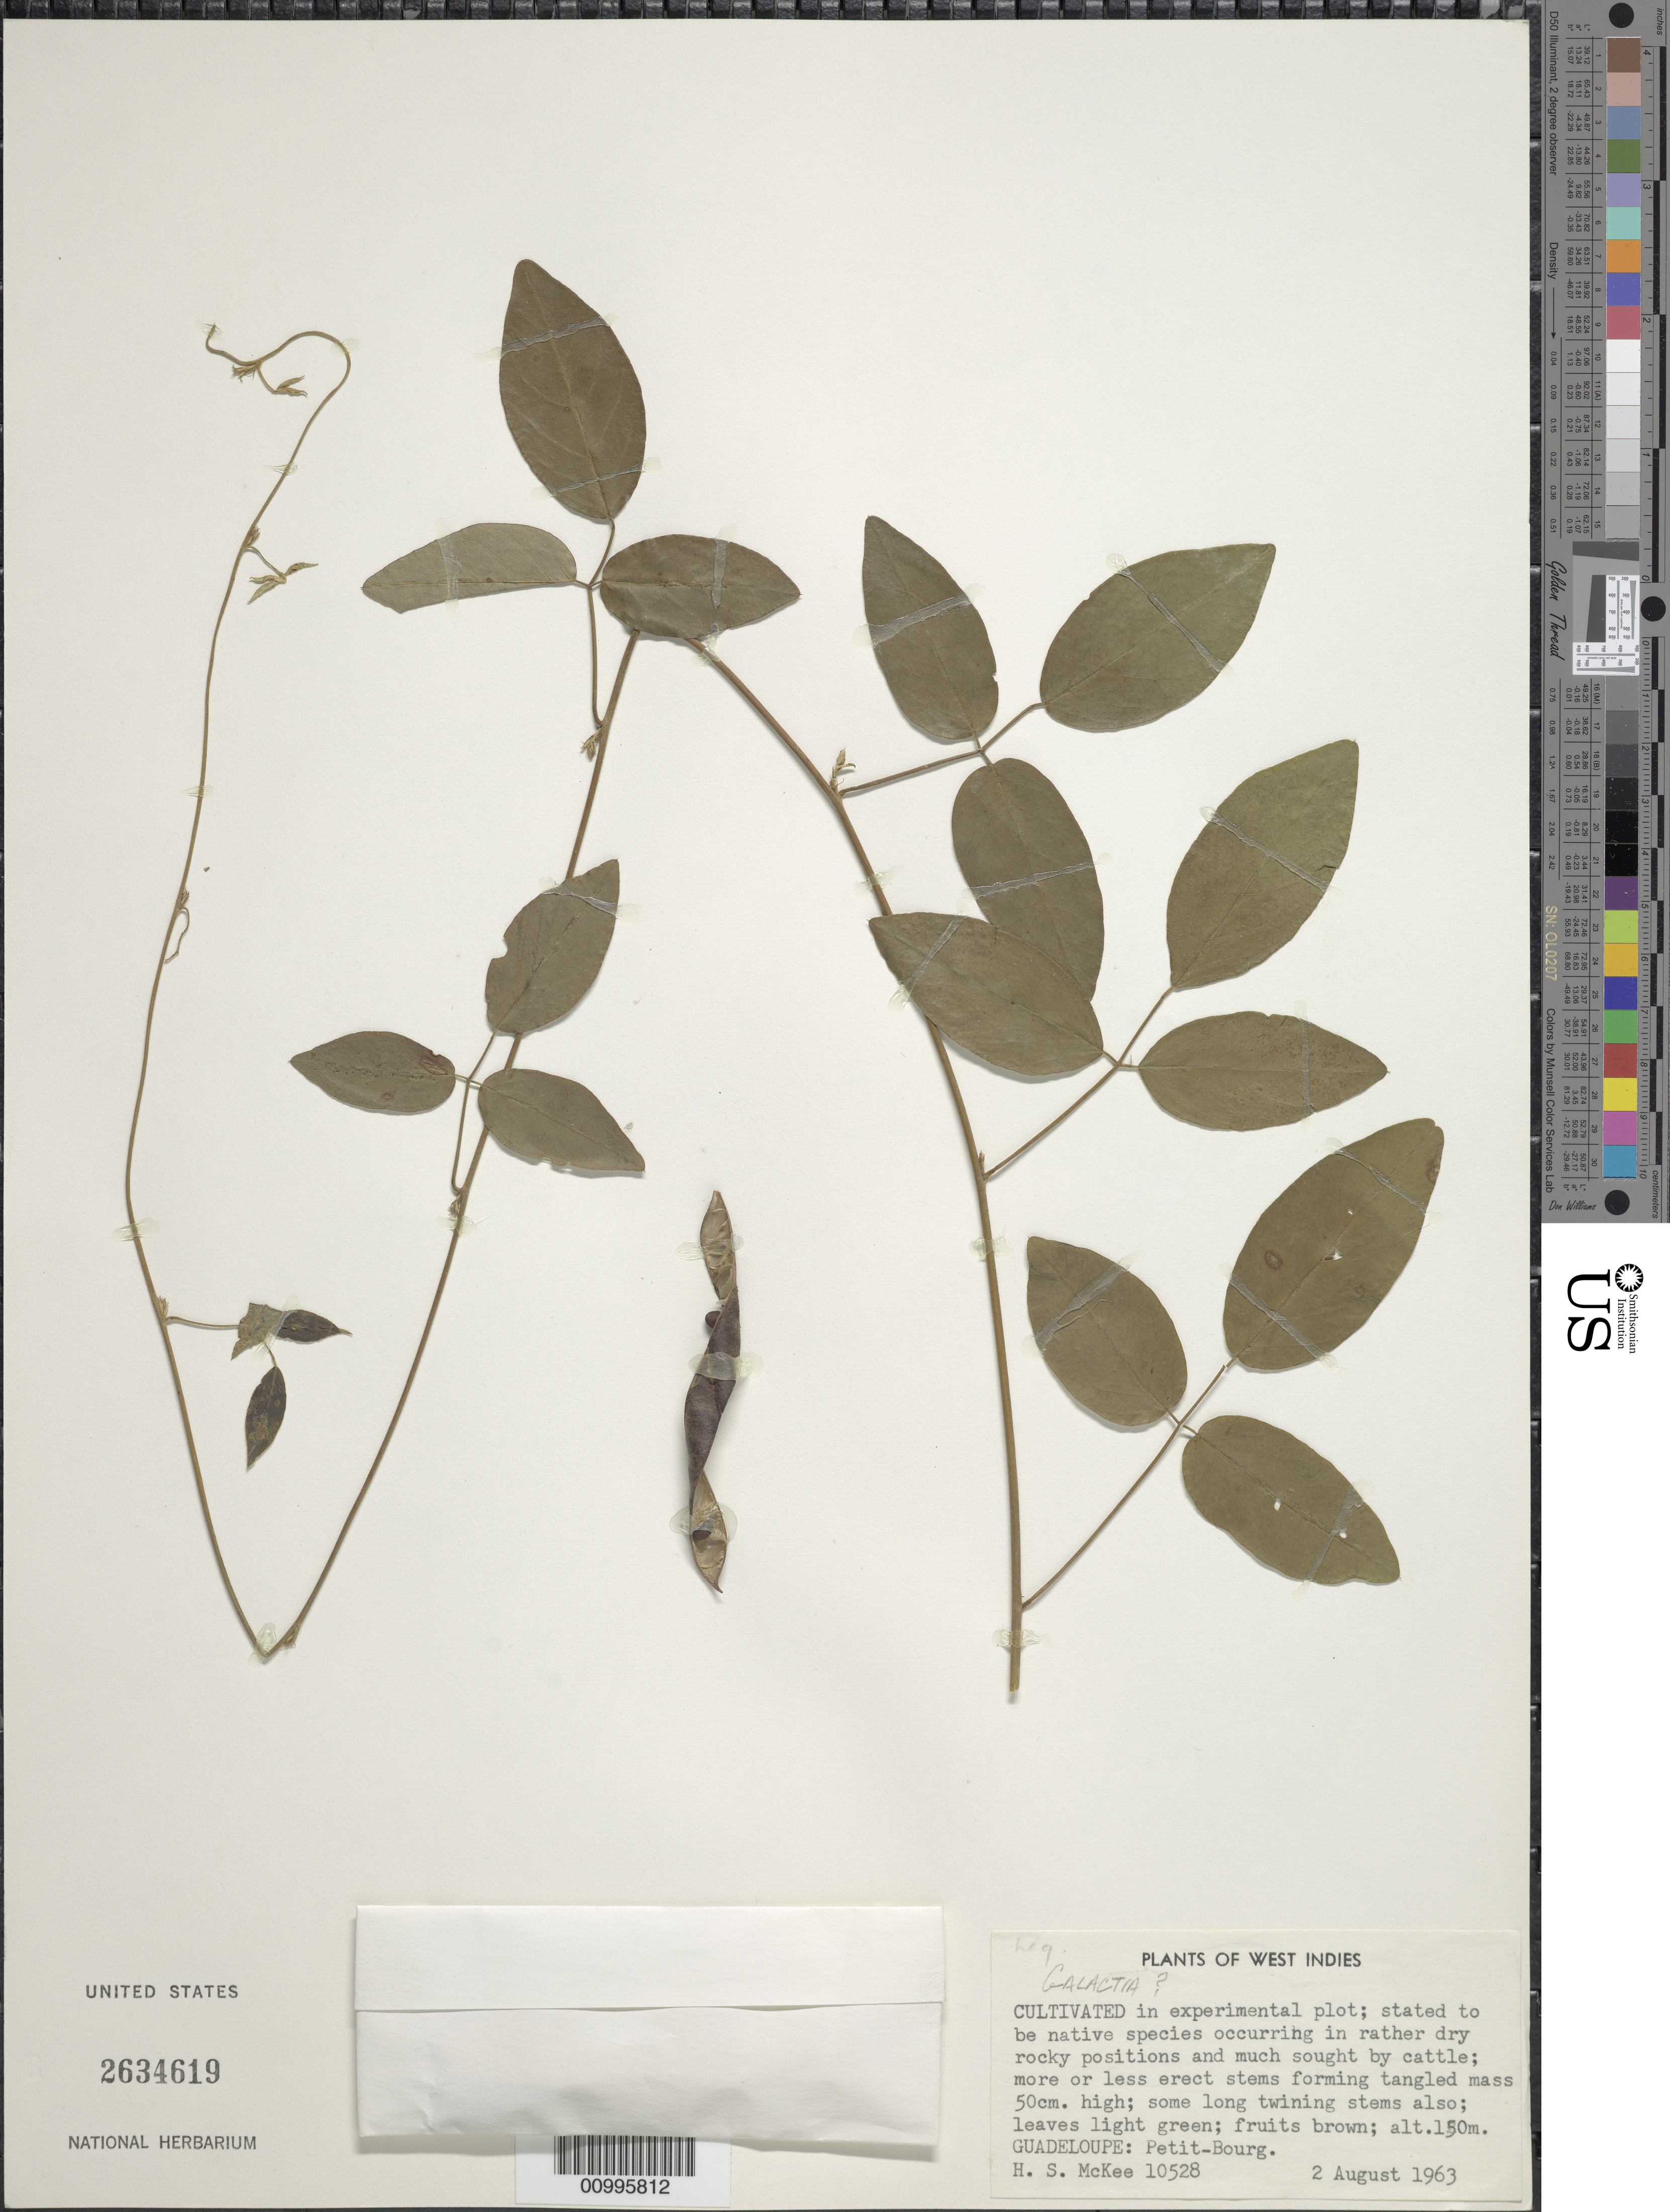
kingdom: Plantae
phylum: Tracheophyta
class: Magnoliopsida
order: Fabales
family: Fabaceae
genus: Galactia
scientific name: Galactia sp.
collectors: H. S. McKee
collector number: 10528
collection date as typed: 02 Aug 1963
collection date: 1963-08-02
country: Guadeloupe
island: Basse Terre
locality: Petit-Bourg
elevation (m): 150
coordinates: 0 N, 0 E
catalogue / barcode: US 2634619